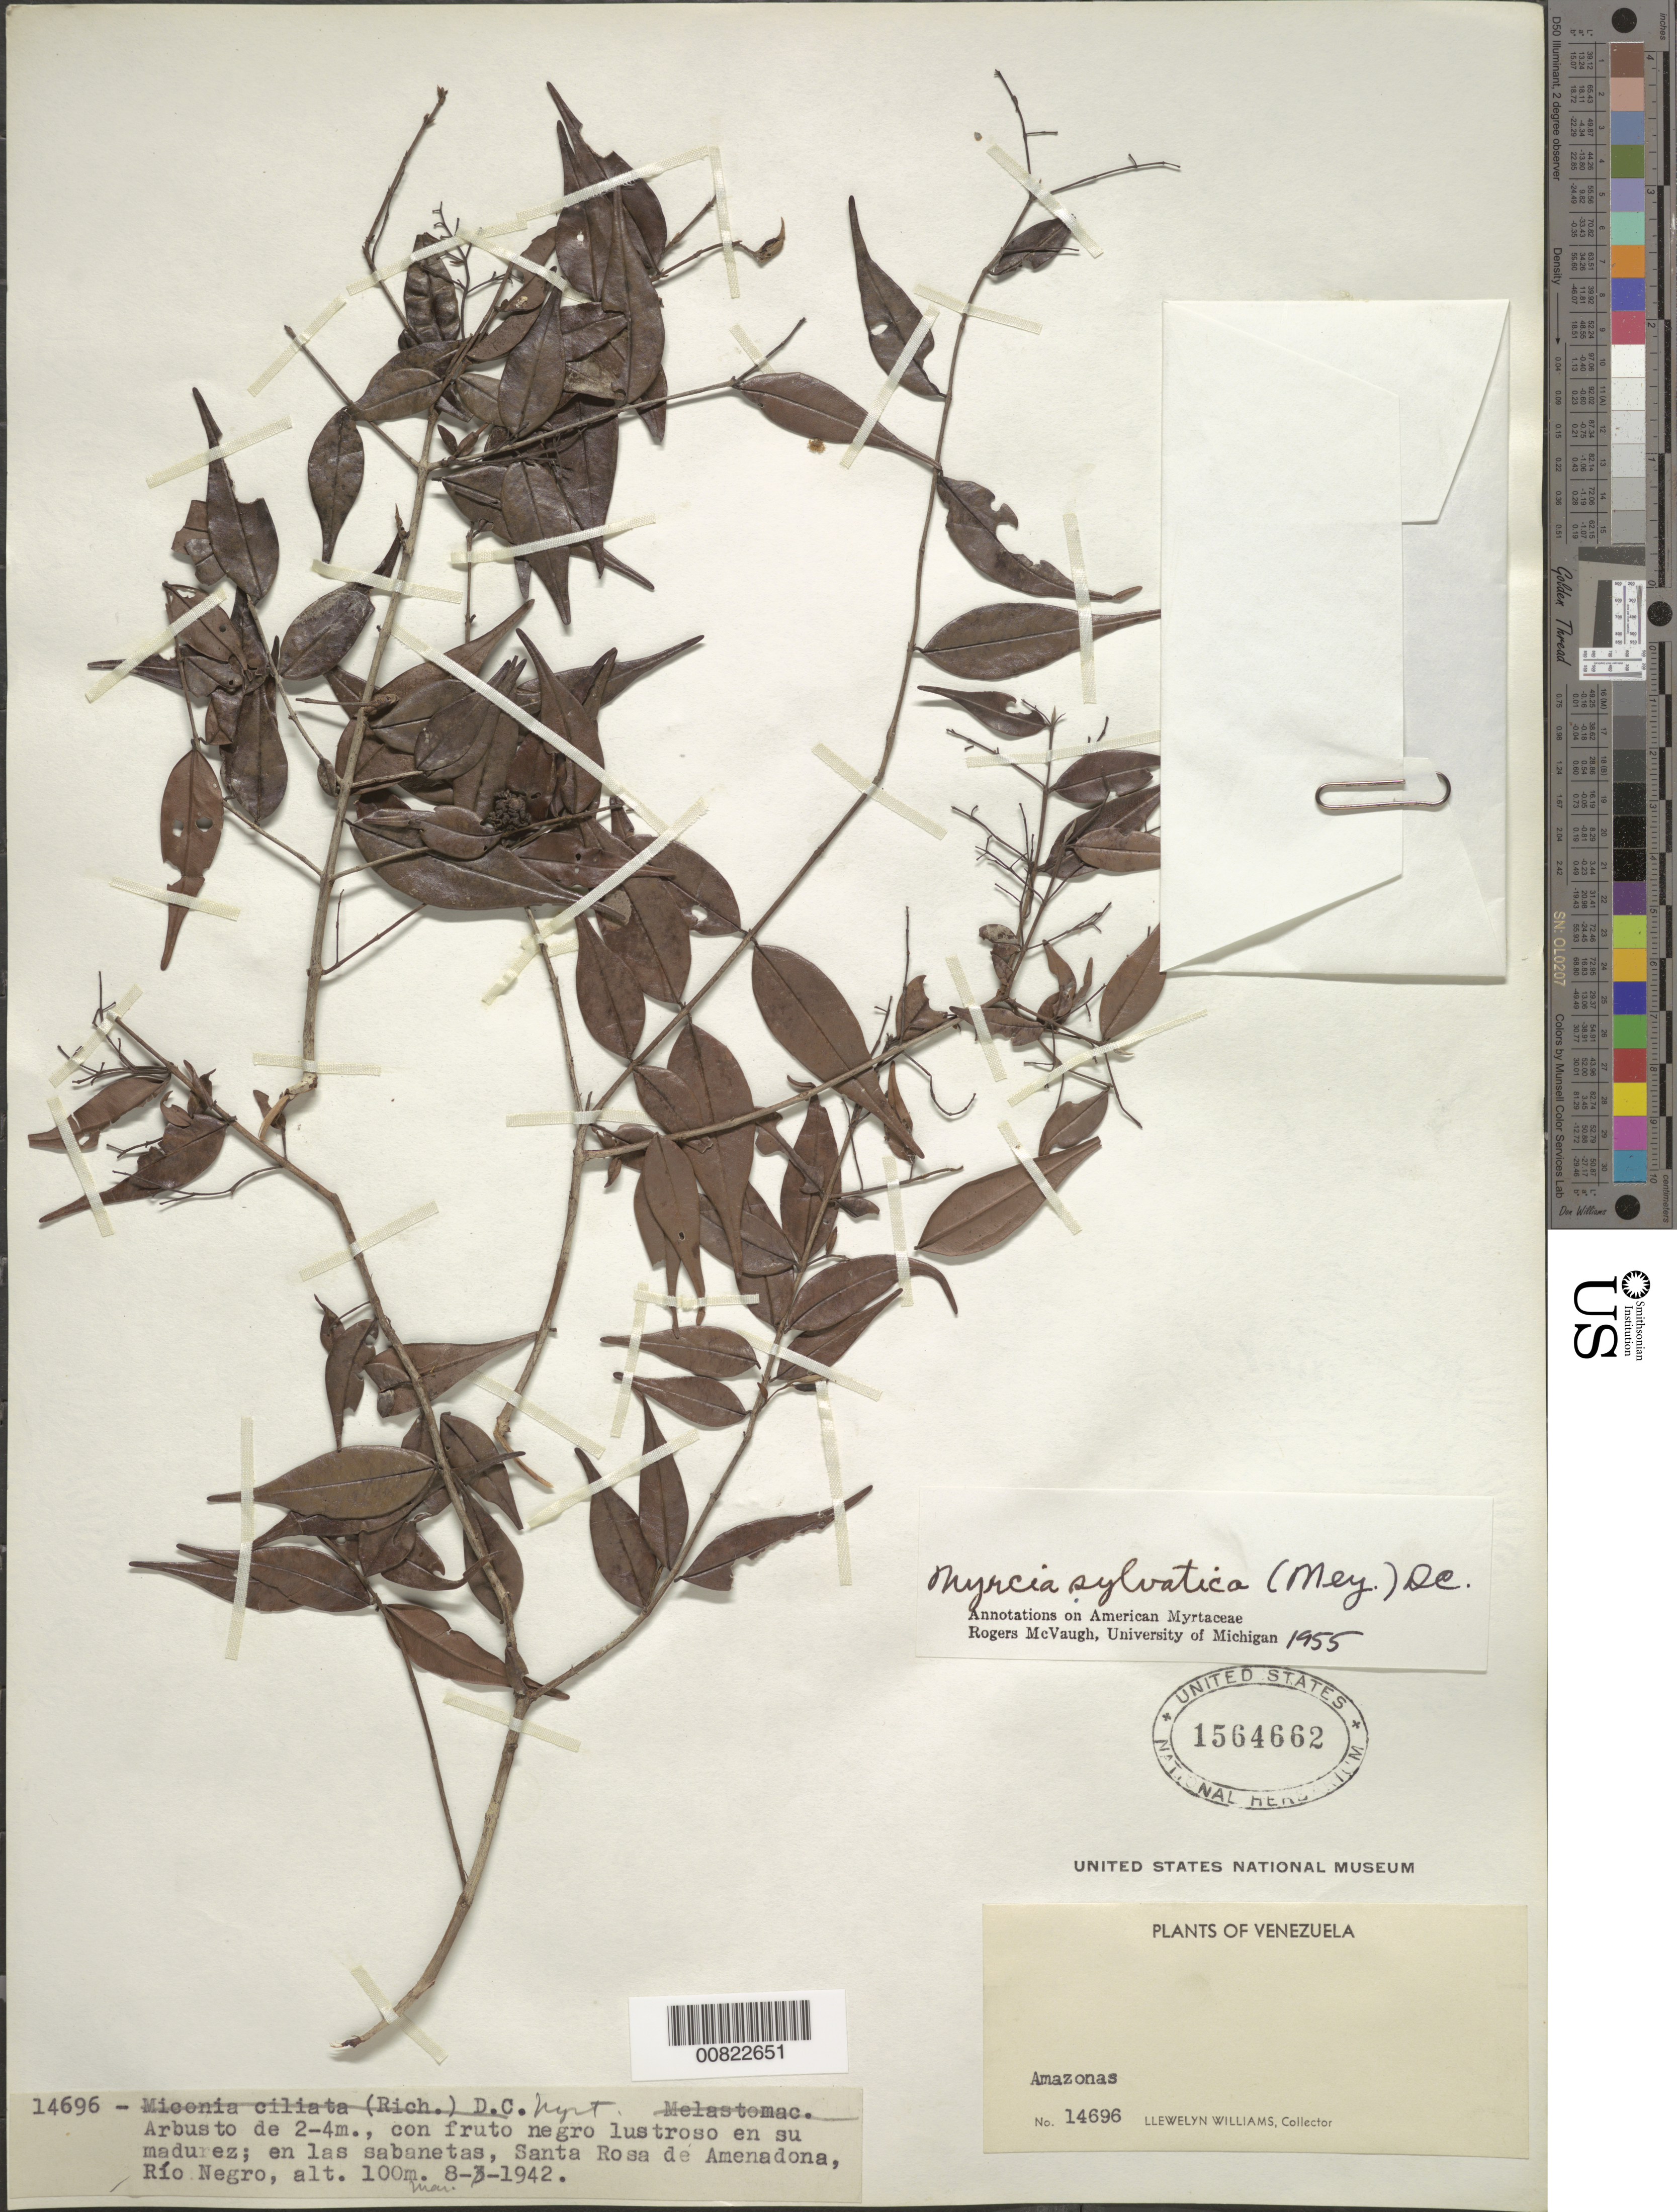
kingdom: Plantae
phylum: Tracheophyta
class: Magnoliopsida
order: Myrtales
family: Myrtaceae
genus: Myrcia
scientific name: Myrcia sylvatica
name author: (G. Mey.) DC.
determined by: McVaugh, R.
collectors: Ll. Williams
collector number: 14696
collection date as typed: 8-Mar-42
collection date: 1942-03-08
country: Venezuela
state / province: Amazonas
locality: Santa Rosa de Amanadona, Río Negro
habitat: Sabanetas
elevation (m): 100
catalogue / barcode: US 1564662